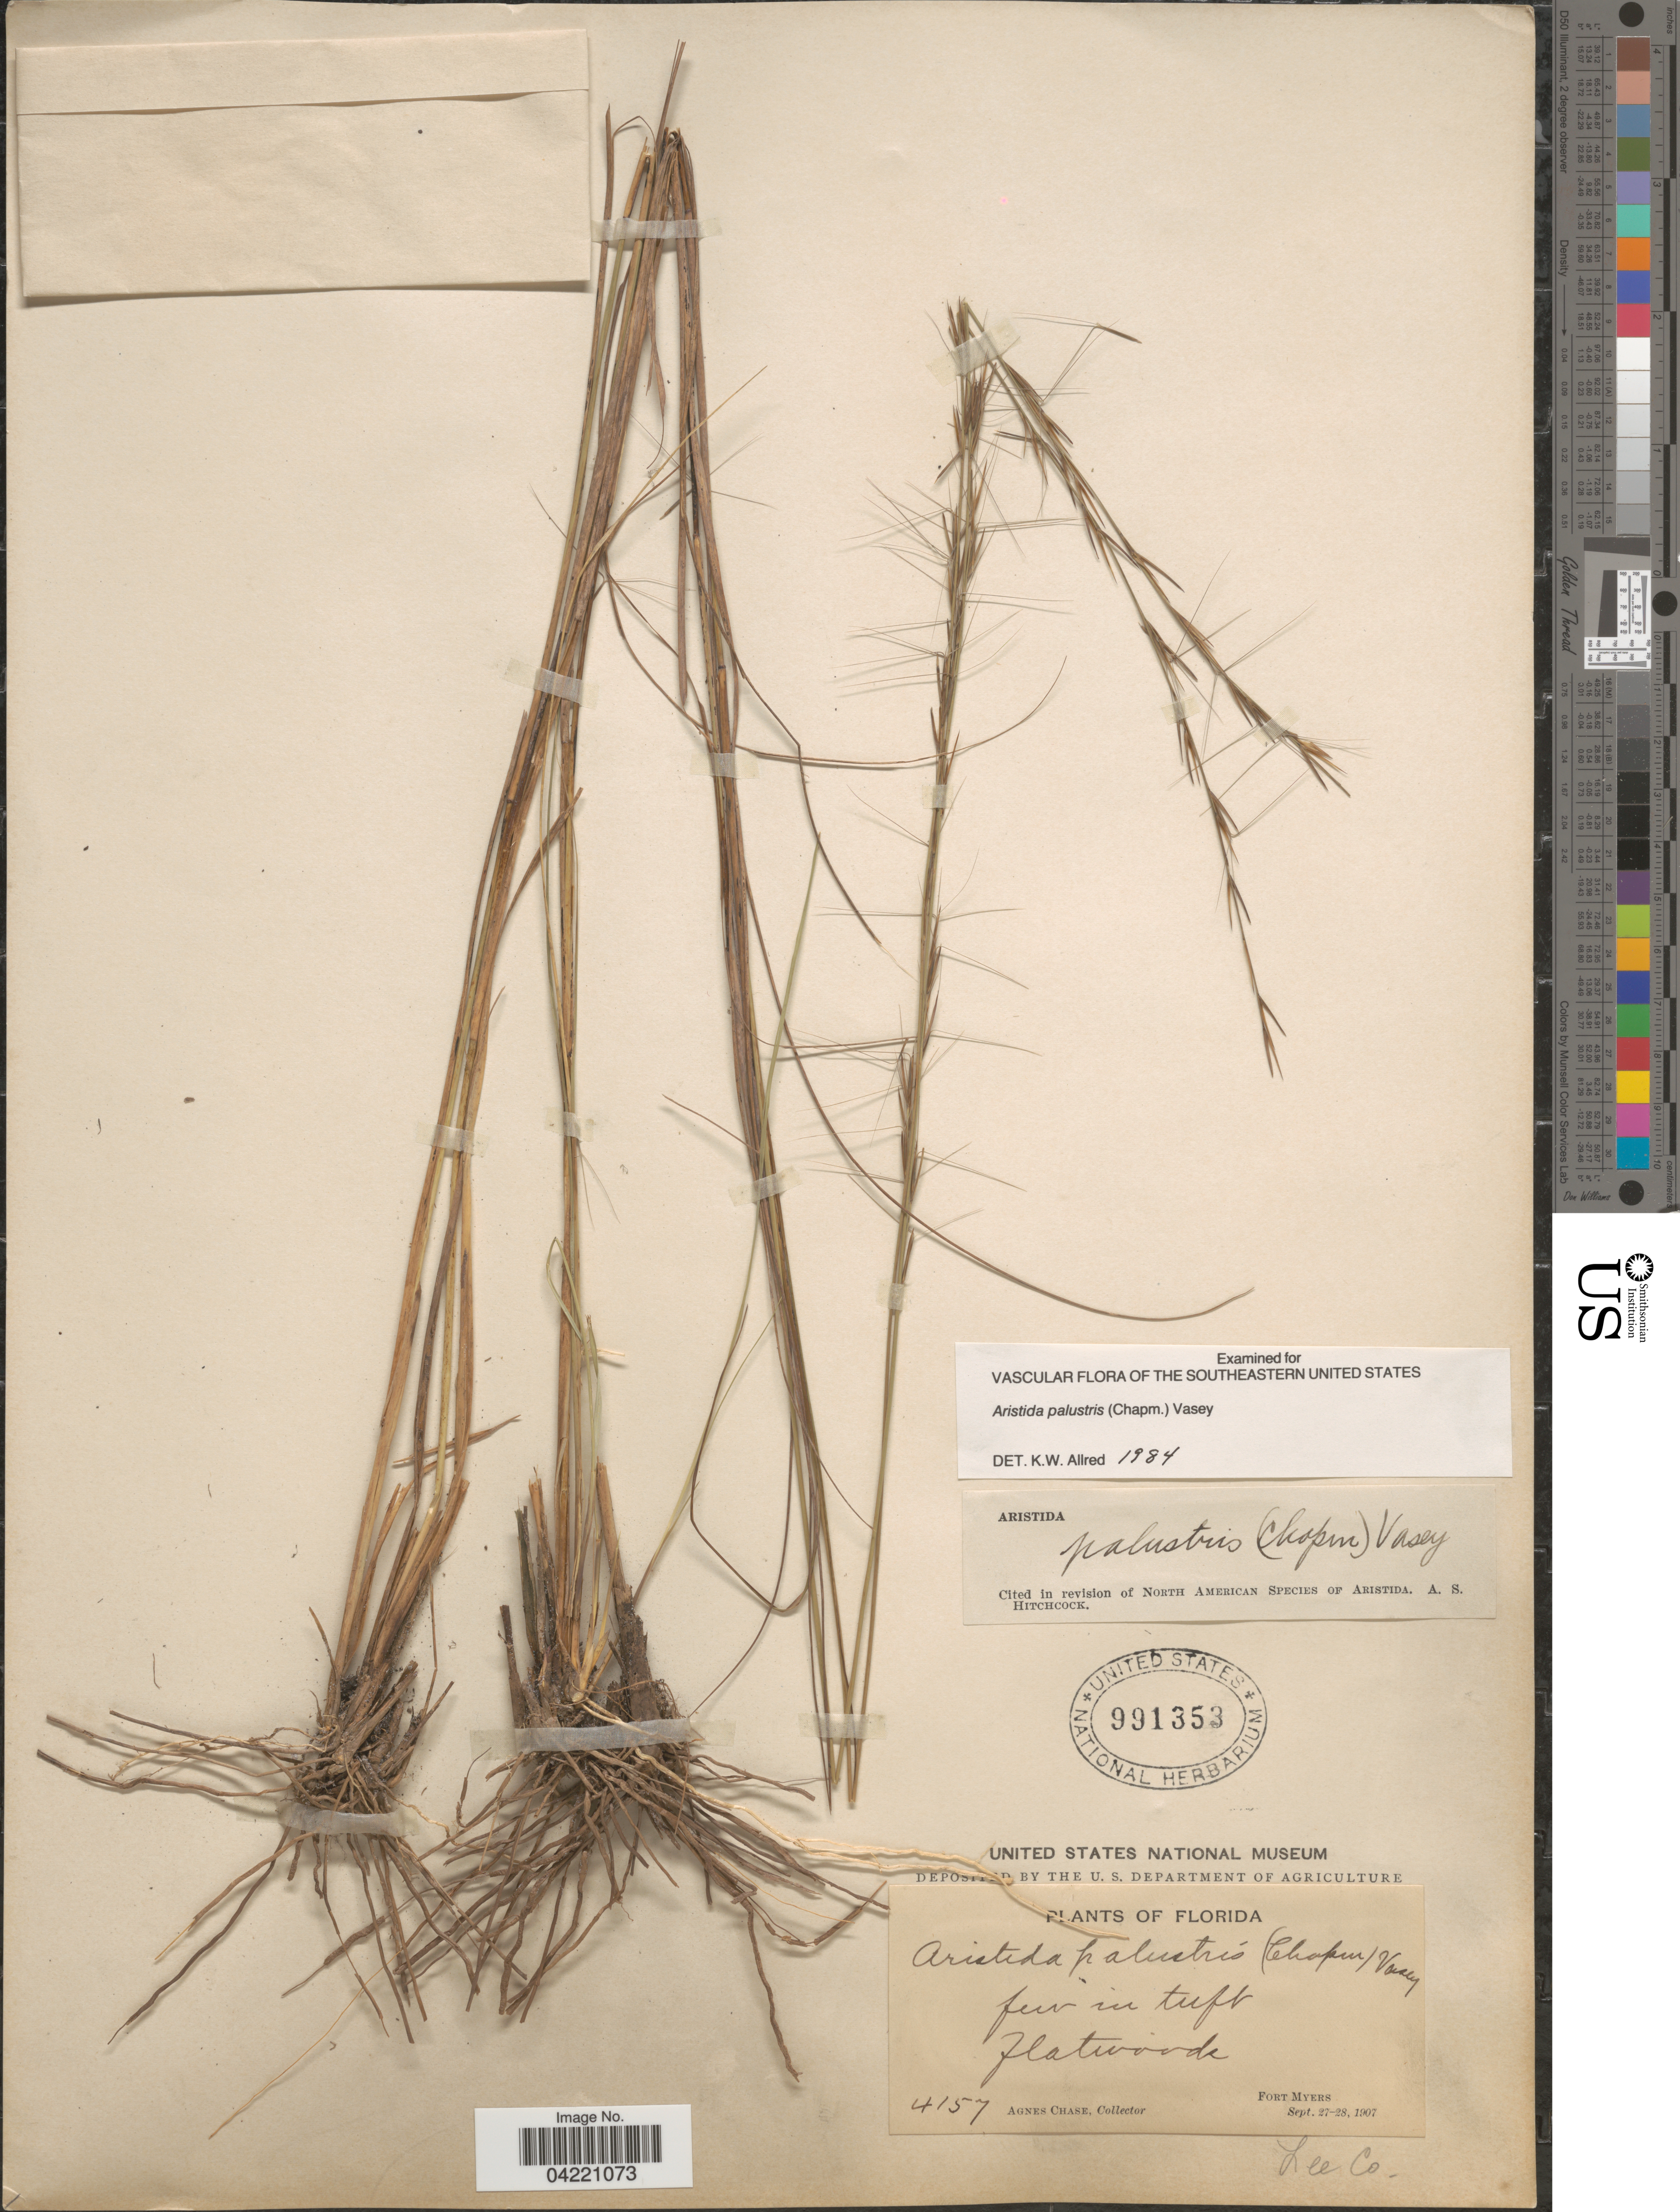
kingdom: Plantae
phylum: Tracheophyta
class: Liliopsida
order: Poales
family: Poaceae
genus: Aristida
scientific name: Aristida palustris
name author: (Chapm.) Vasey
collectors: A. Chase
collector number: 4157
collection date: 1907-09-27/1907-09-28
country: United States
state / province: Florida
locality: Fort Myers. Lee Co.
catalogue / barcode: US 991353